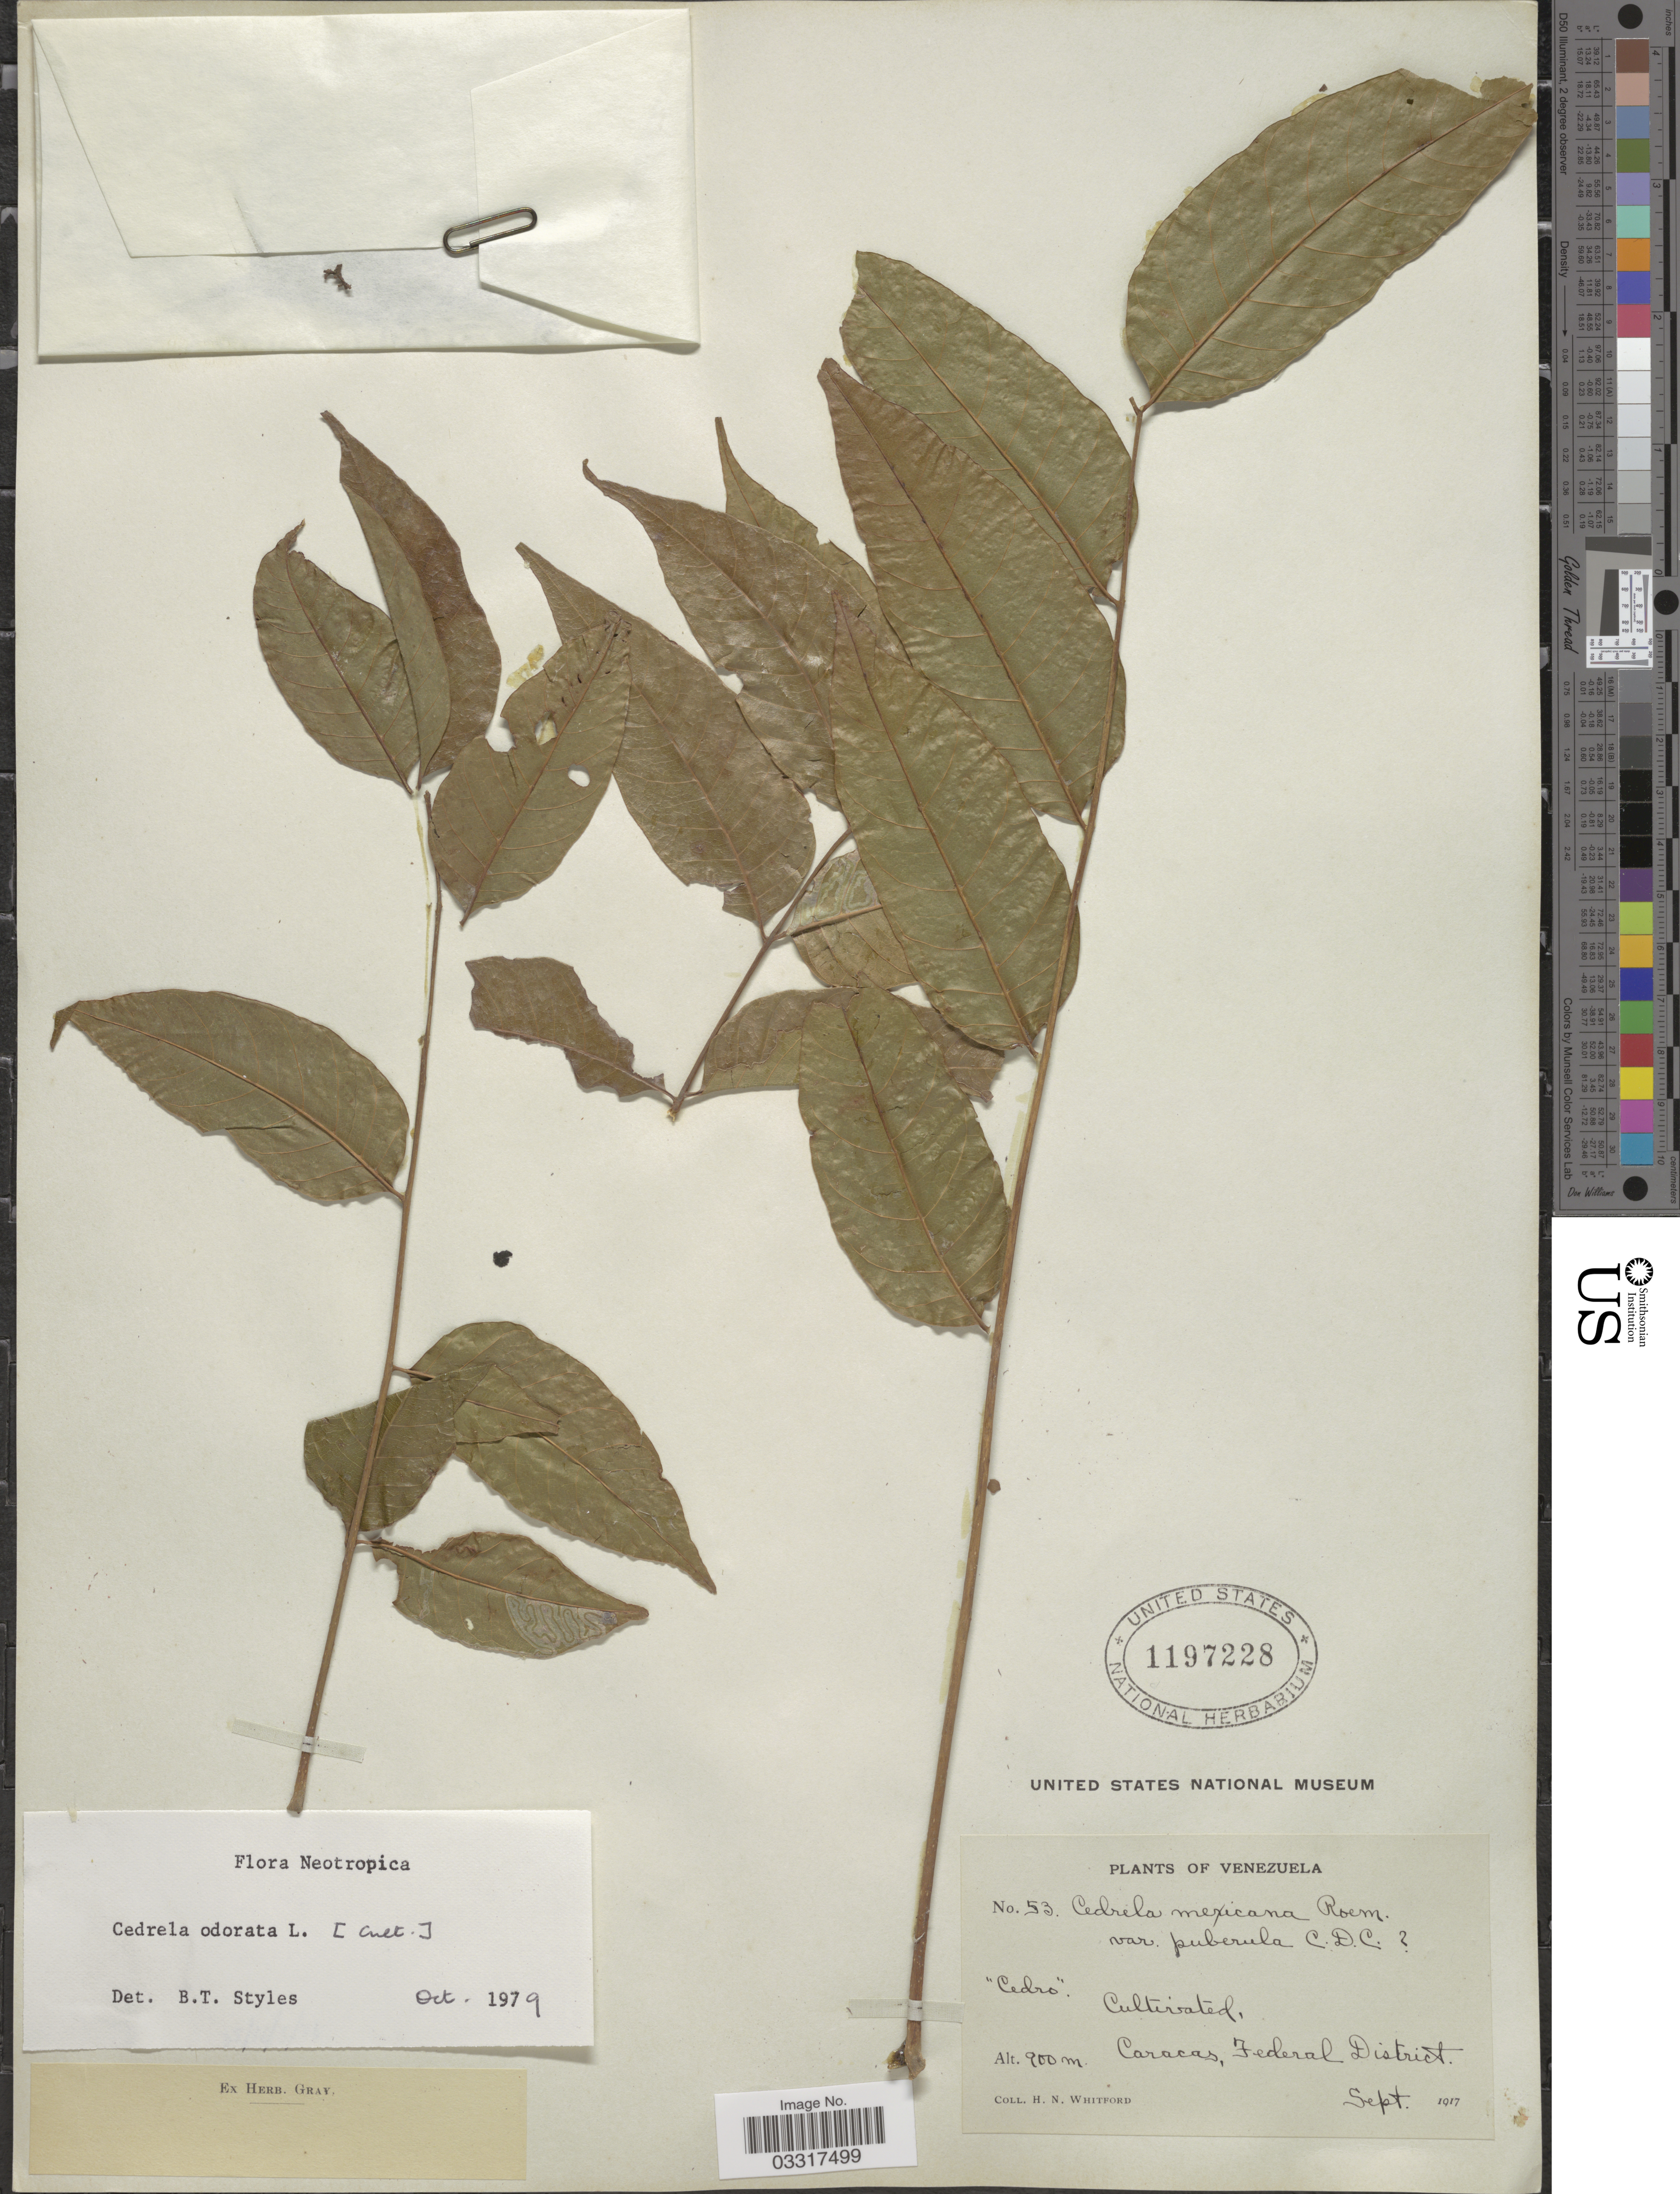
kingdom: Plantae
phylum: Tracheophyta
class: Magnoliopsida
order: Sapindales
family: Meliaceae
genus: Cedrela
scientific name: Cedrela odorata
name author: L.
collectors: H. N. Whitford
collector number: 53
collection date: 1917-09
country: Venezuela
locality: Caracas, Federal District.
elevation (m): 900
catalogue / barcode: US 1197228